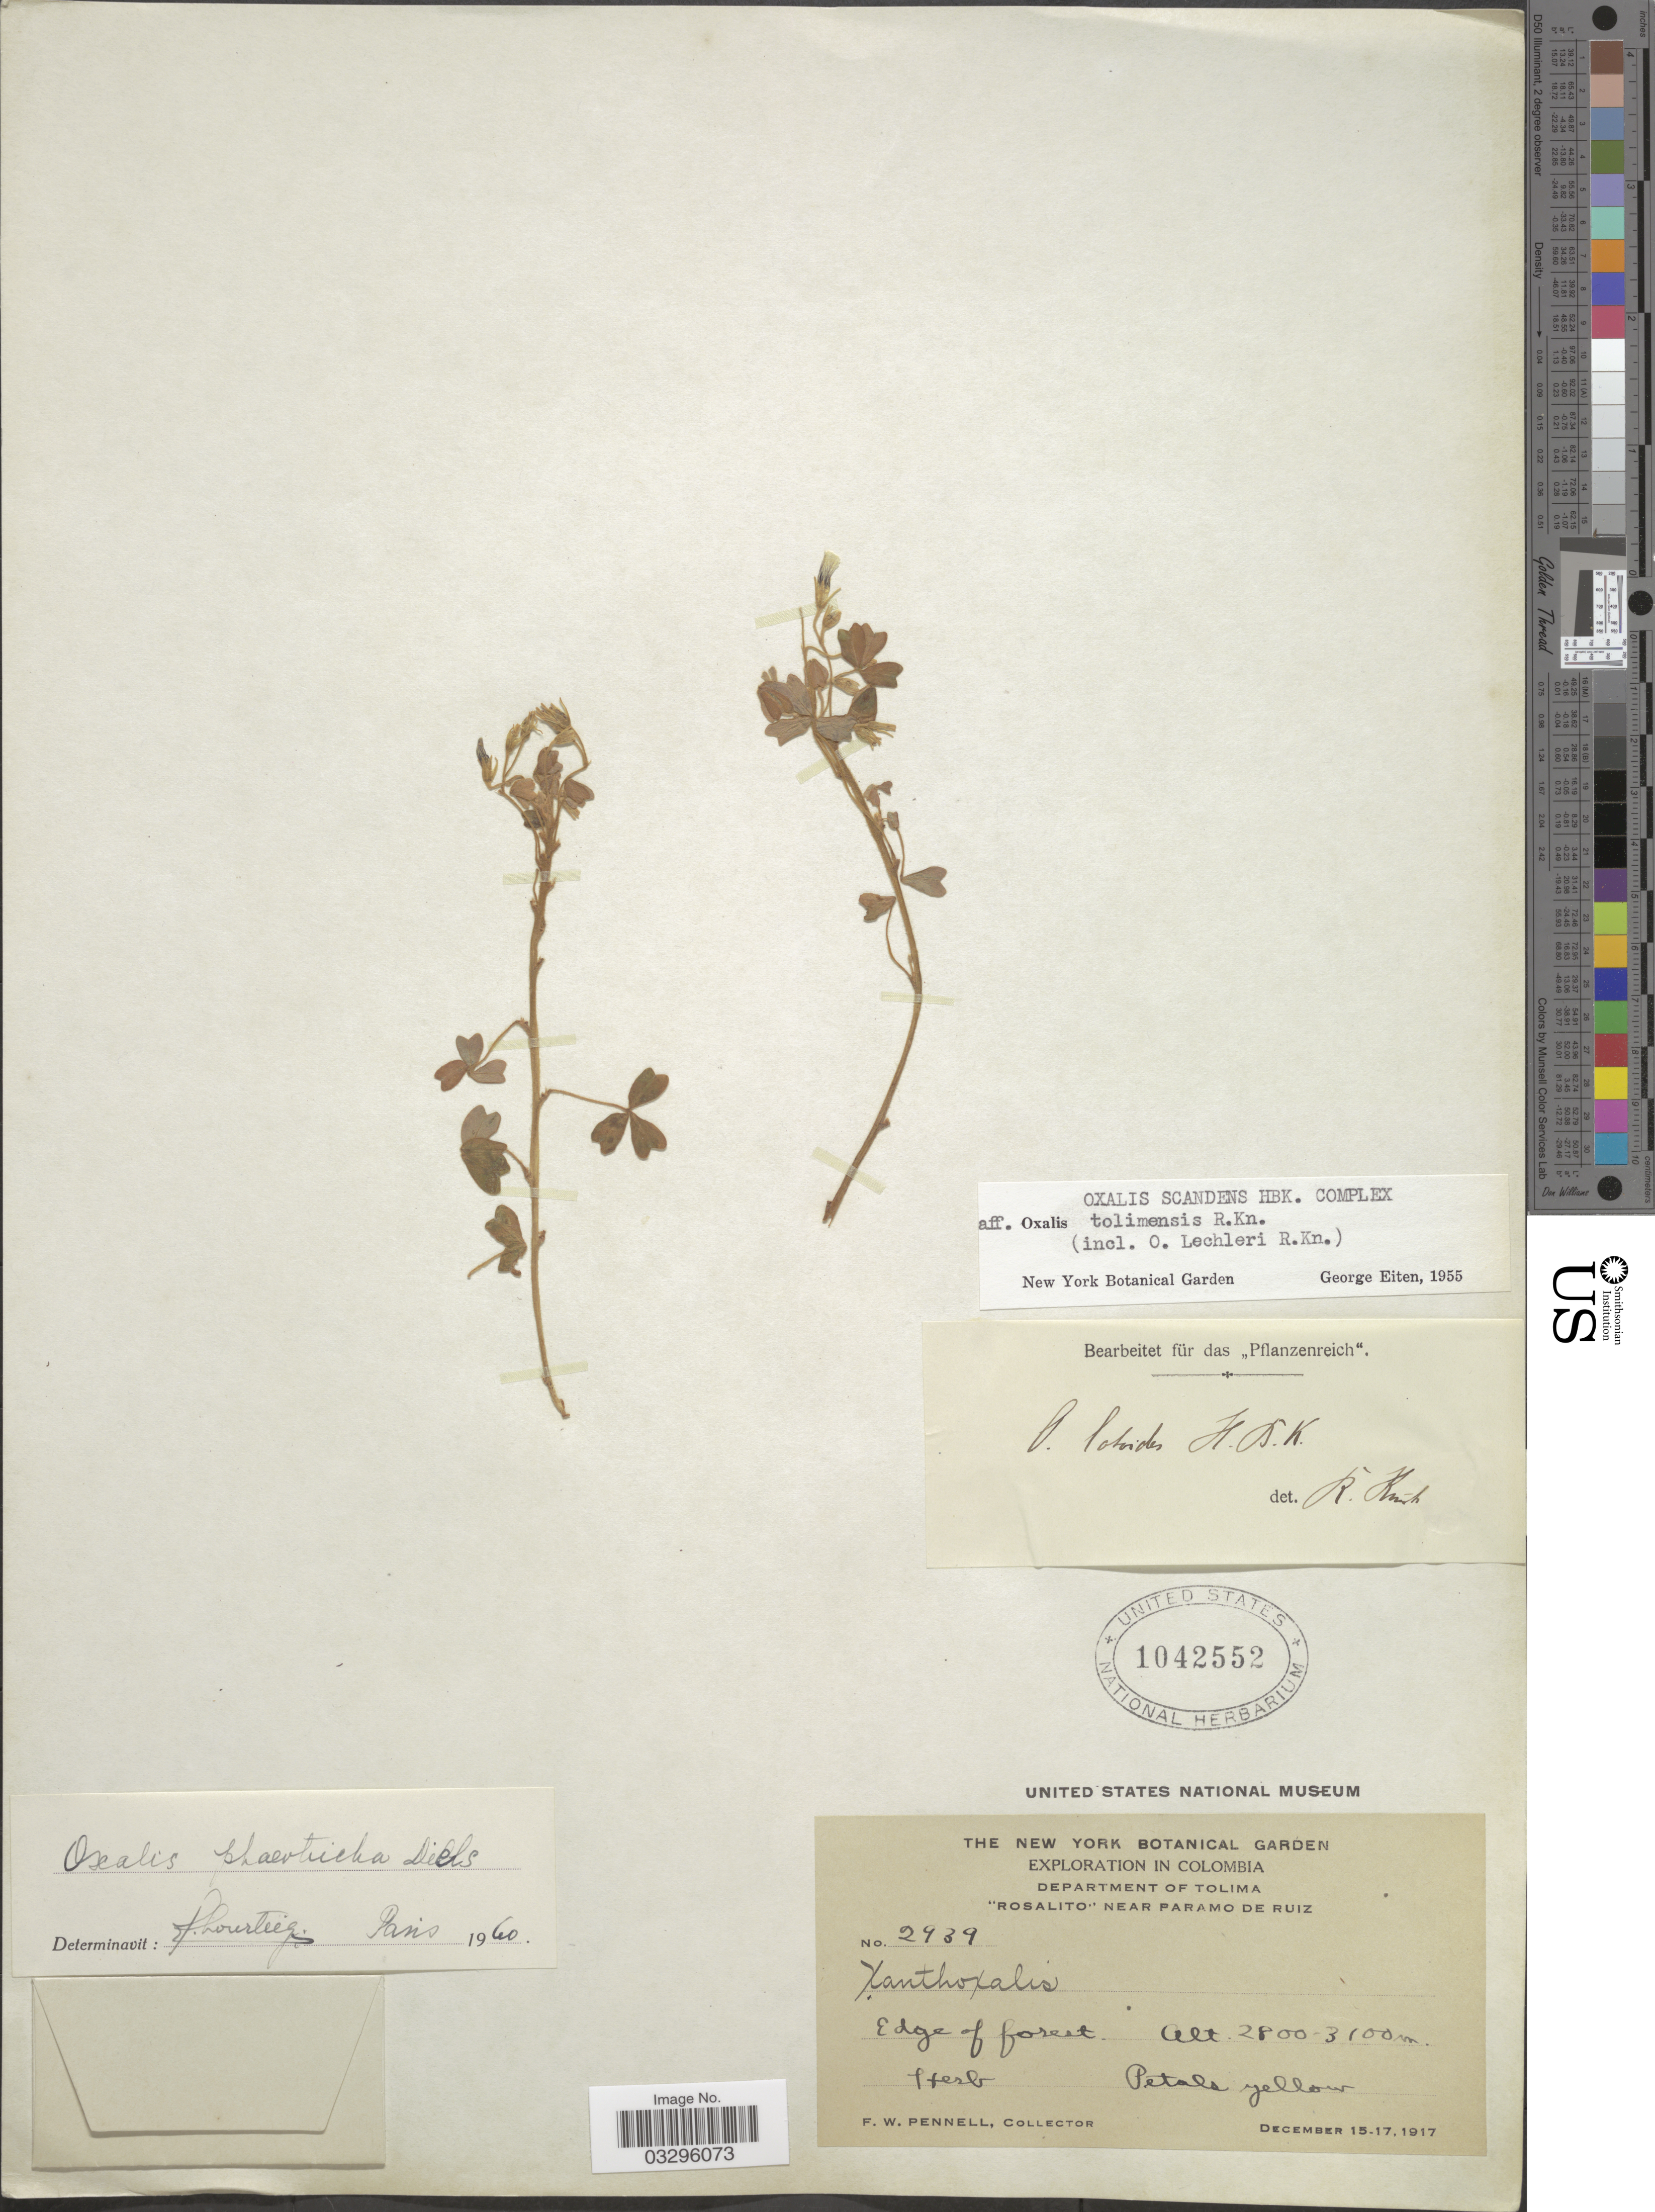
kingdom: Plantae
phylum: Tracheophyta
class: Magnoliopsida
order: Oxalidales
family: Oxalidaceae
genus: Oxalis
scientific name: Oxalis phaeotricha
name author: Diels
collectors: F. W. Pennell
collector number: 2939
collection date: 1917-12-15/1917-12-17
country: Colombia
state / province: Tolima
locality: Department of Tolima. "Rosalito" near Paramo de Ruiz. Edge of forest.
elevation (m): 2800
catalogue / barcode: US 1042552